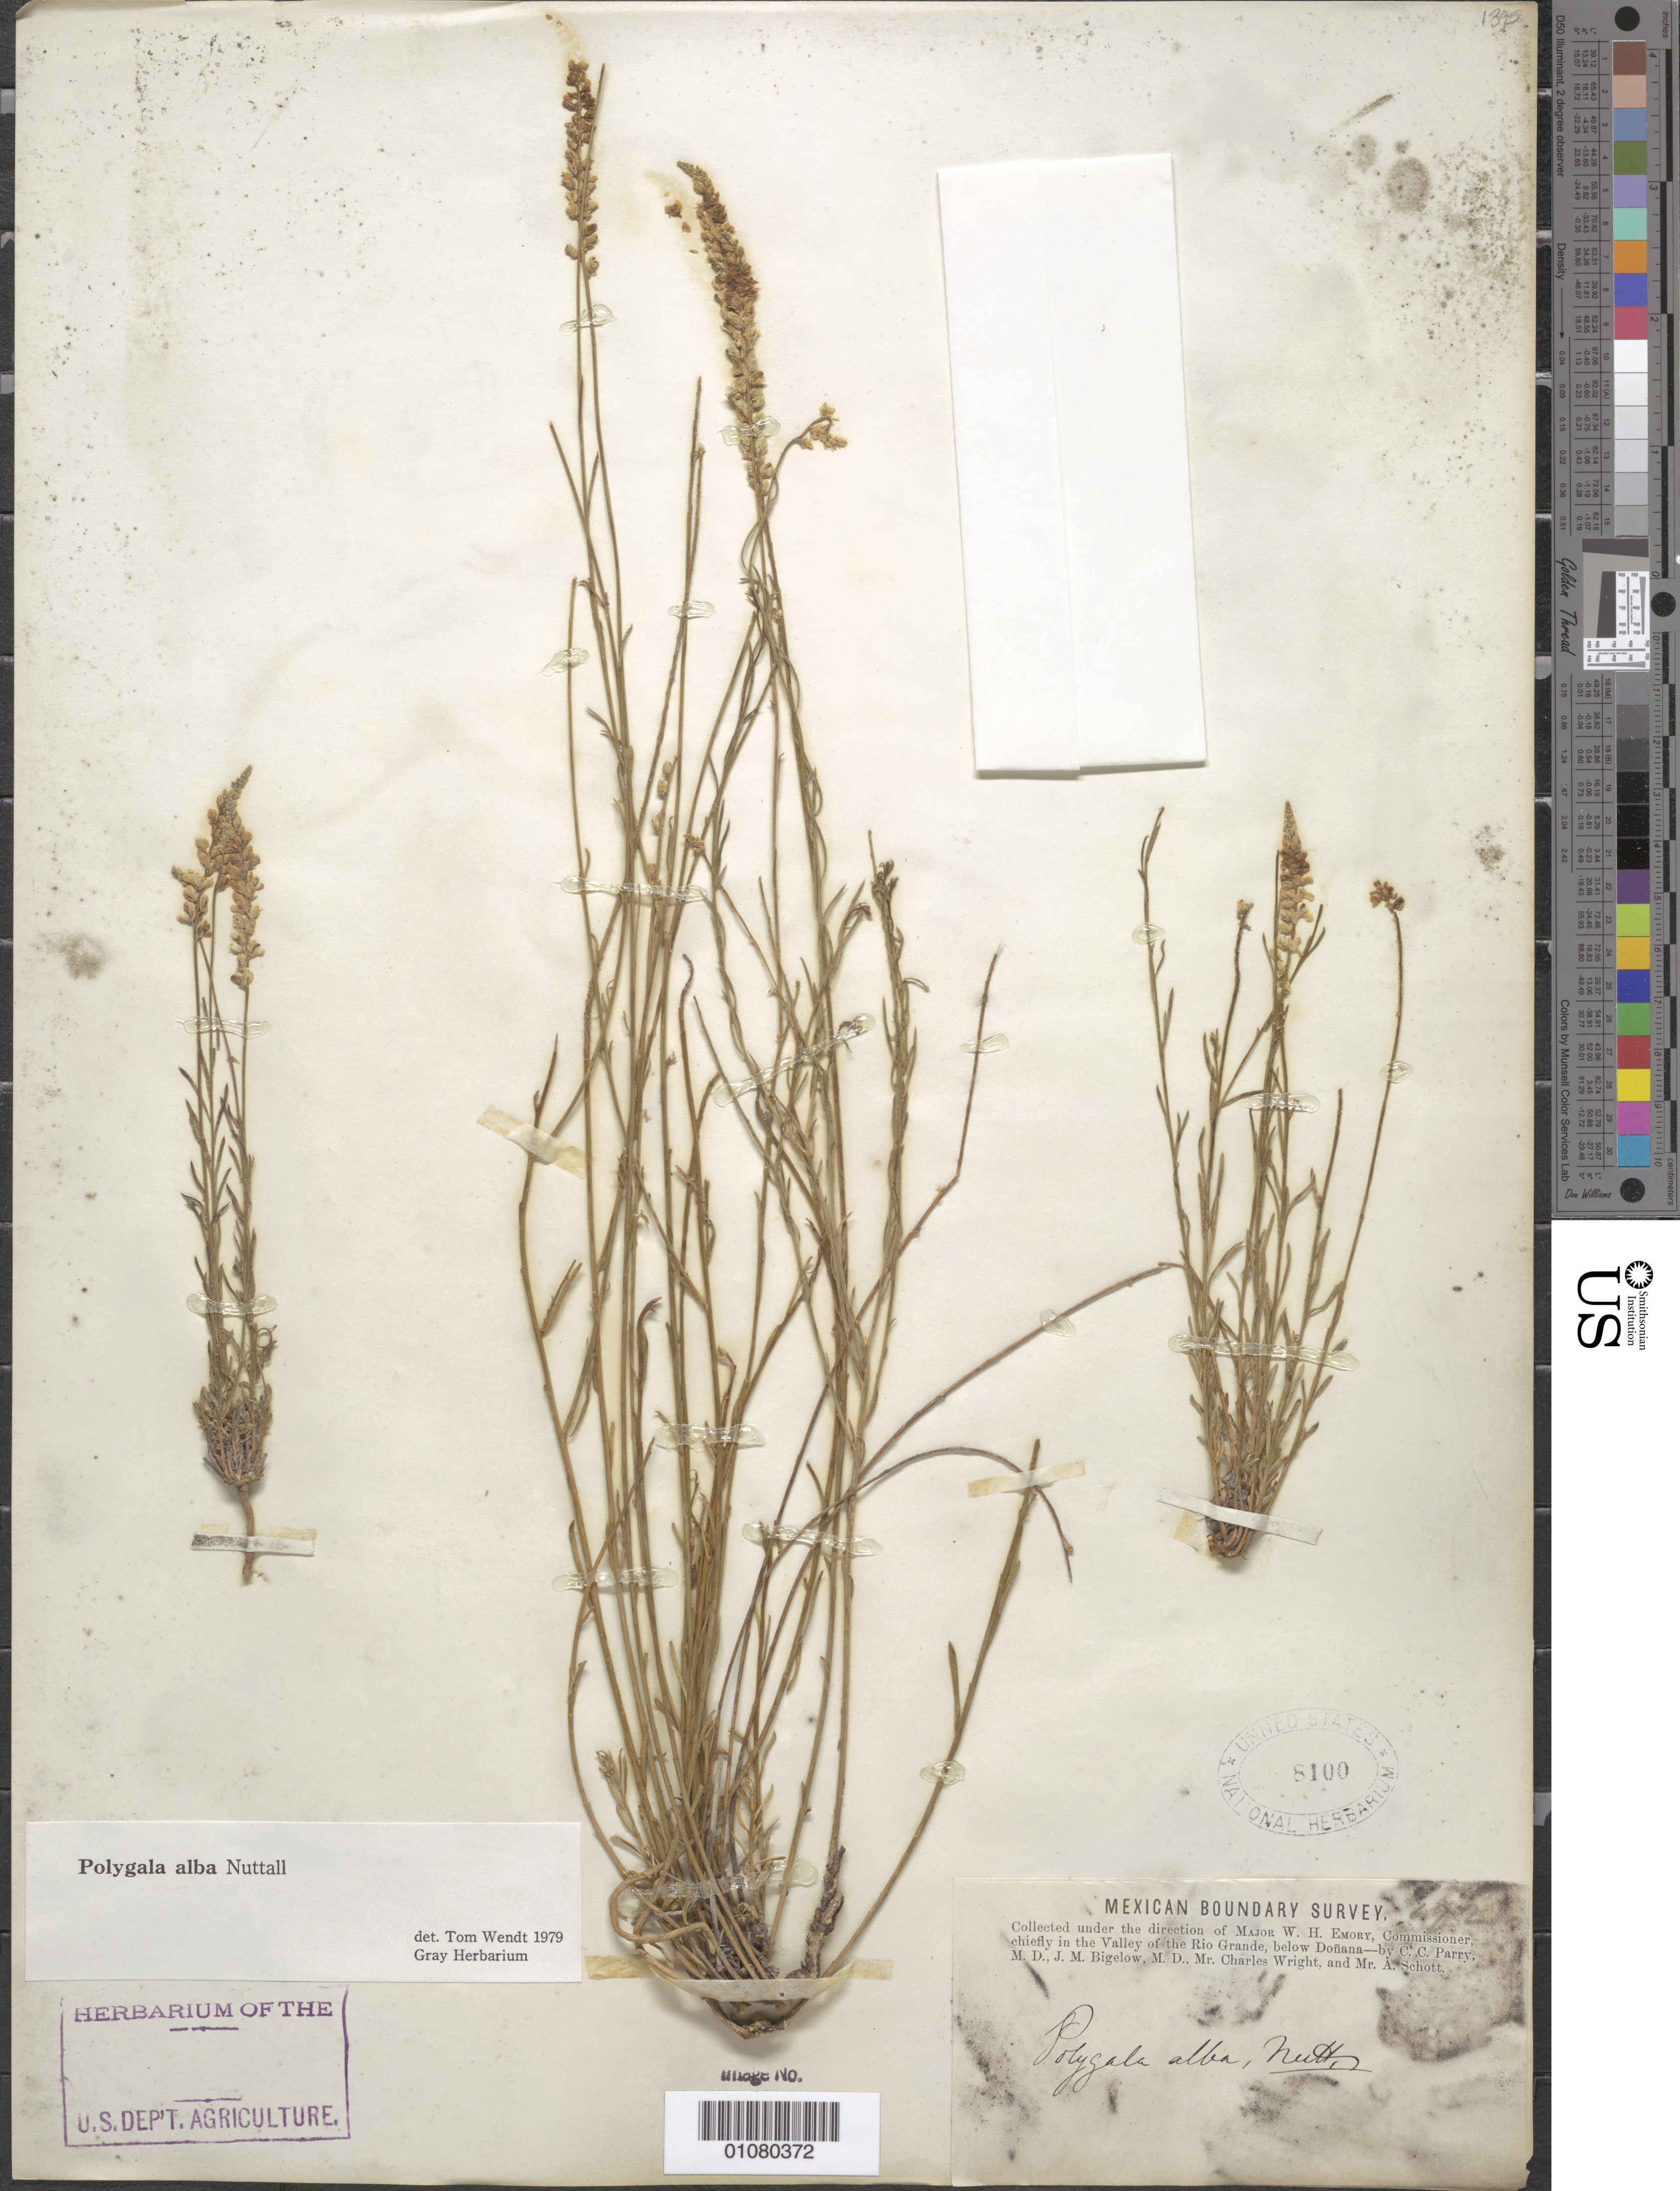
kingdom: Plantae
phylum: Tracheophyta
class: Magnoliopsida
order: Fabales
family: Polygalaceae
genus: Polygala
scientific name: Polygala alba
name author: Nutt.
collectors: C. C. Parry, J. M. Bigelow, C. Wright & A. C. V. Schott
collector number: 192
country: Mexico / United States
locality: Valley of the Rio Grande, below Donana.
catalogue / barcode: US 8100